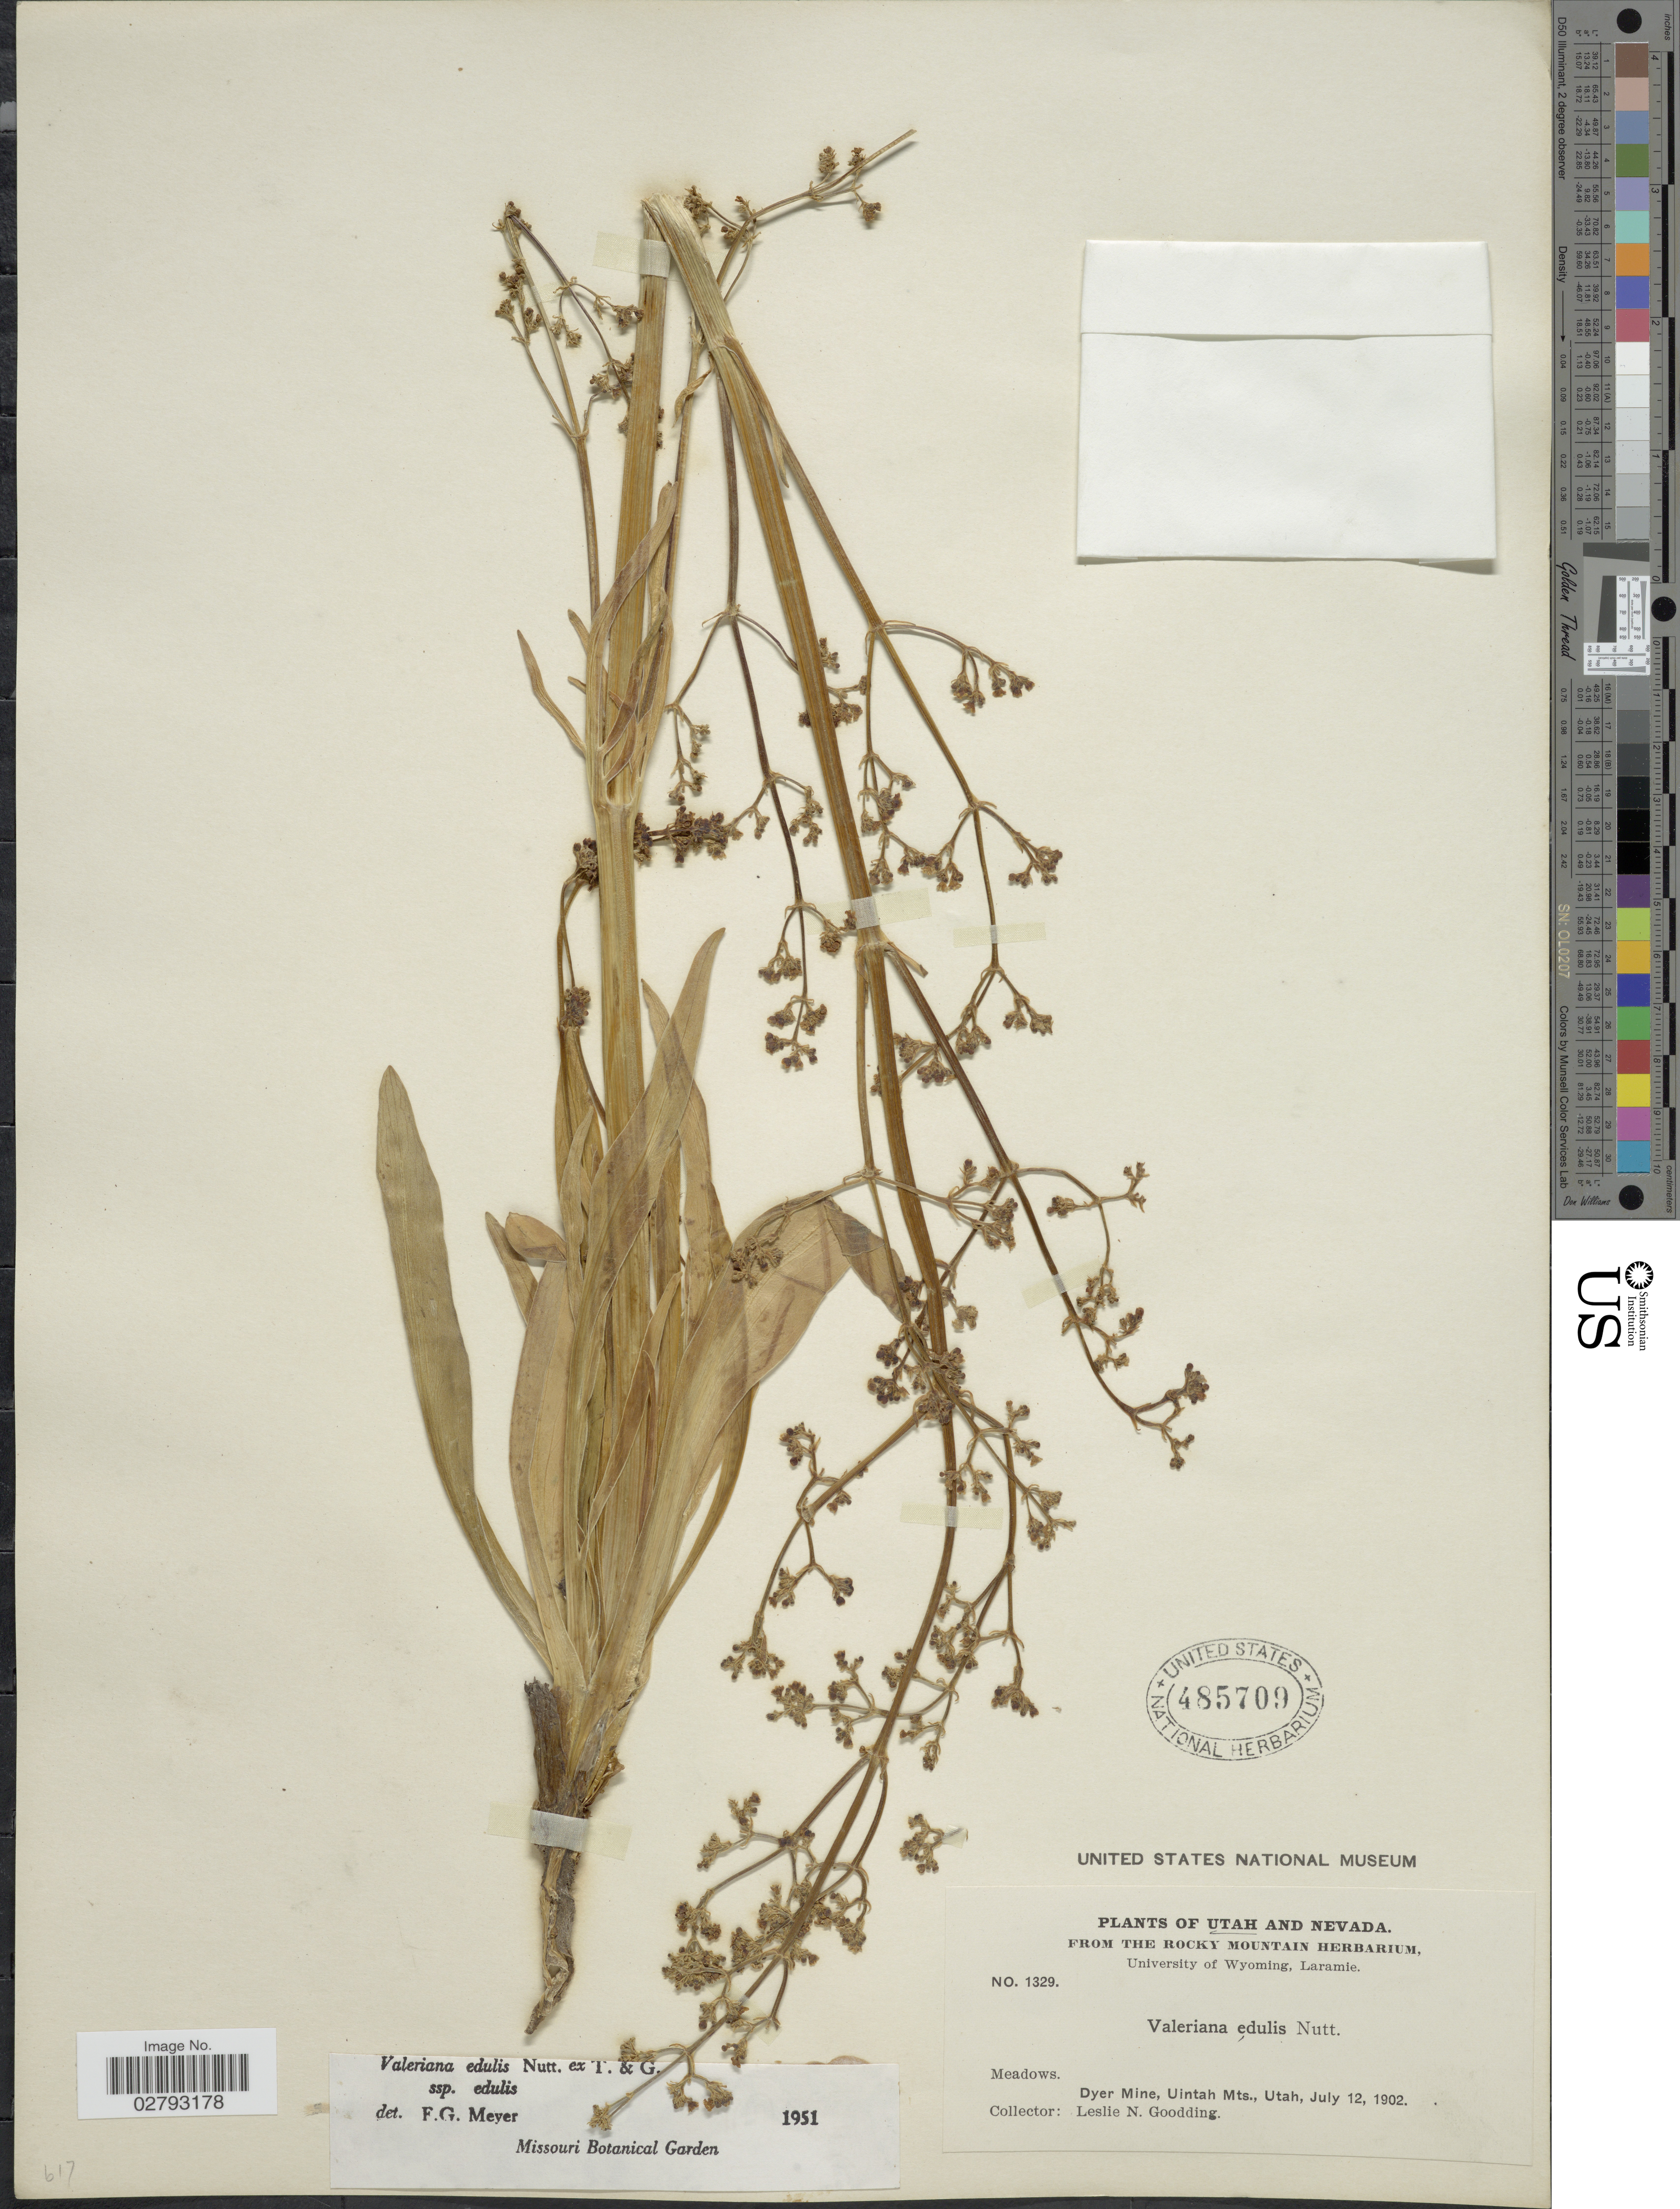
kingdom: Plantae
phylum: Tracheophyta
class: Magnoliopsida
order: Dipsacales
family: Caprifoliaceae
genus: Valeriana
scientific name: Valeriana edulis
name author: Nutt.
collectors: L. N. Goodding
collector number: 1329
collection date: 1902-07-12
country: United States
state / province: Utah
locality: Dyer Mine, Uintah Mts.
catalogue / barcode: US 485709